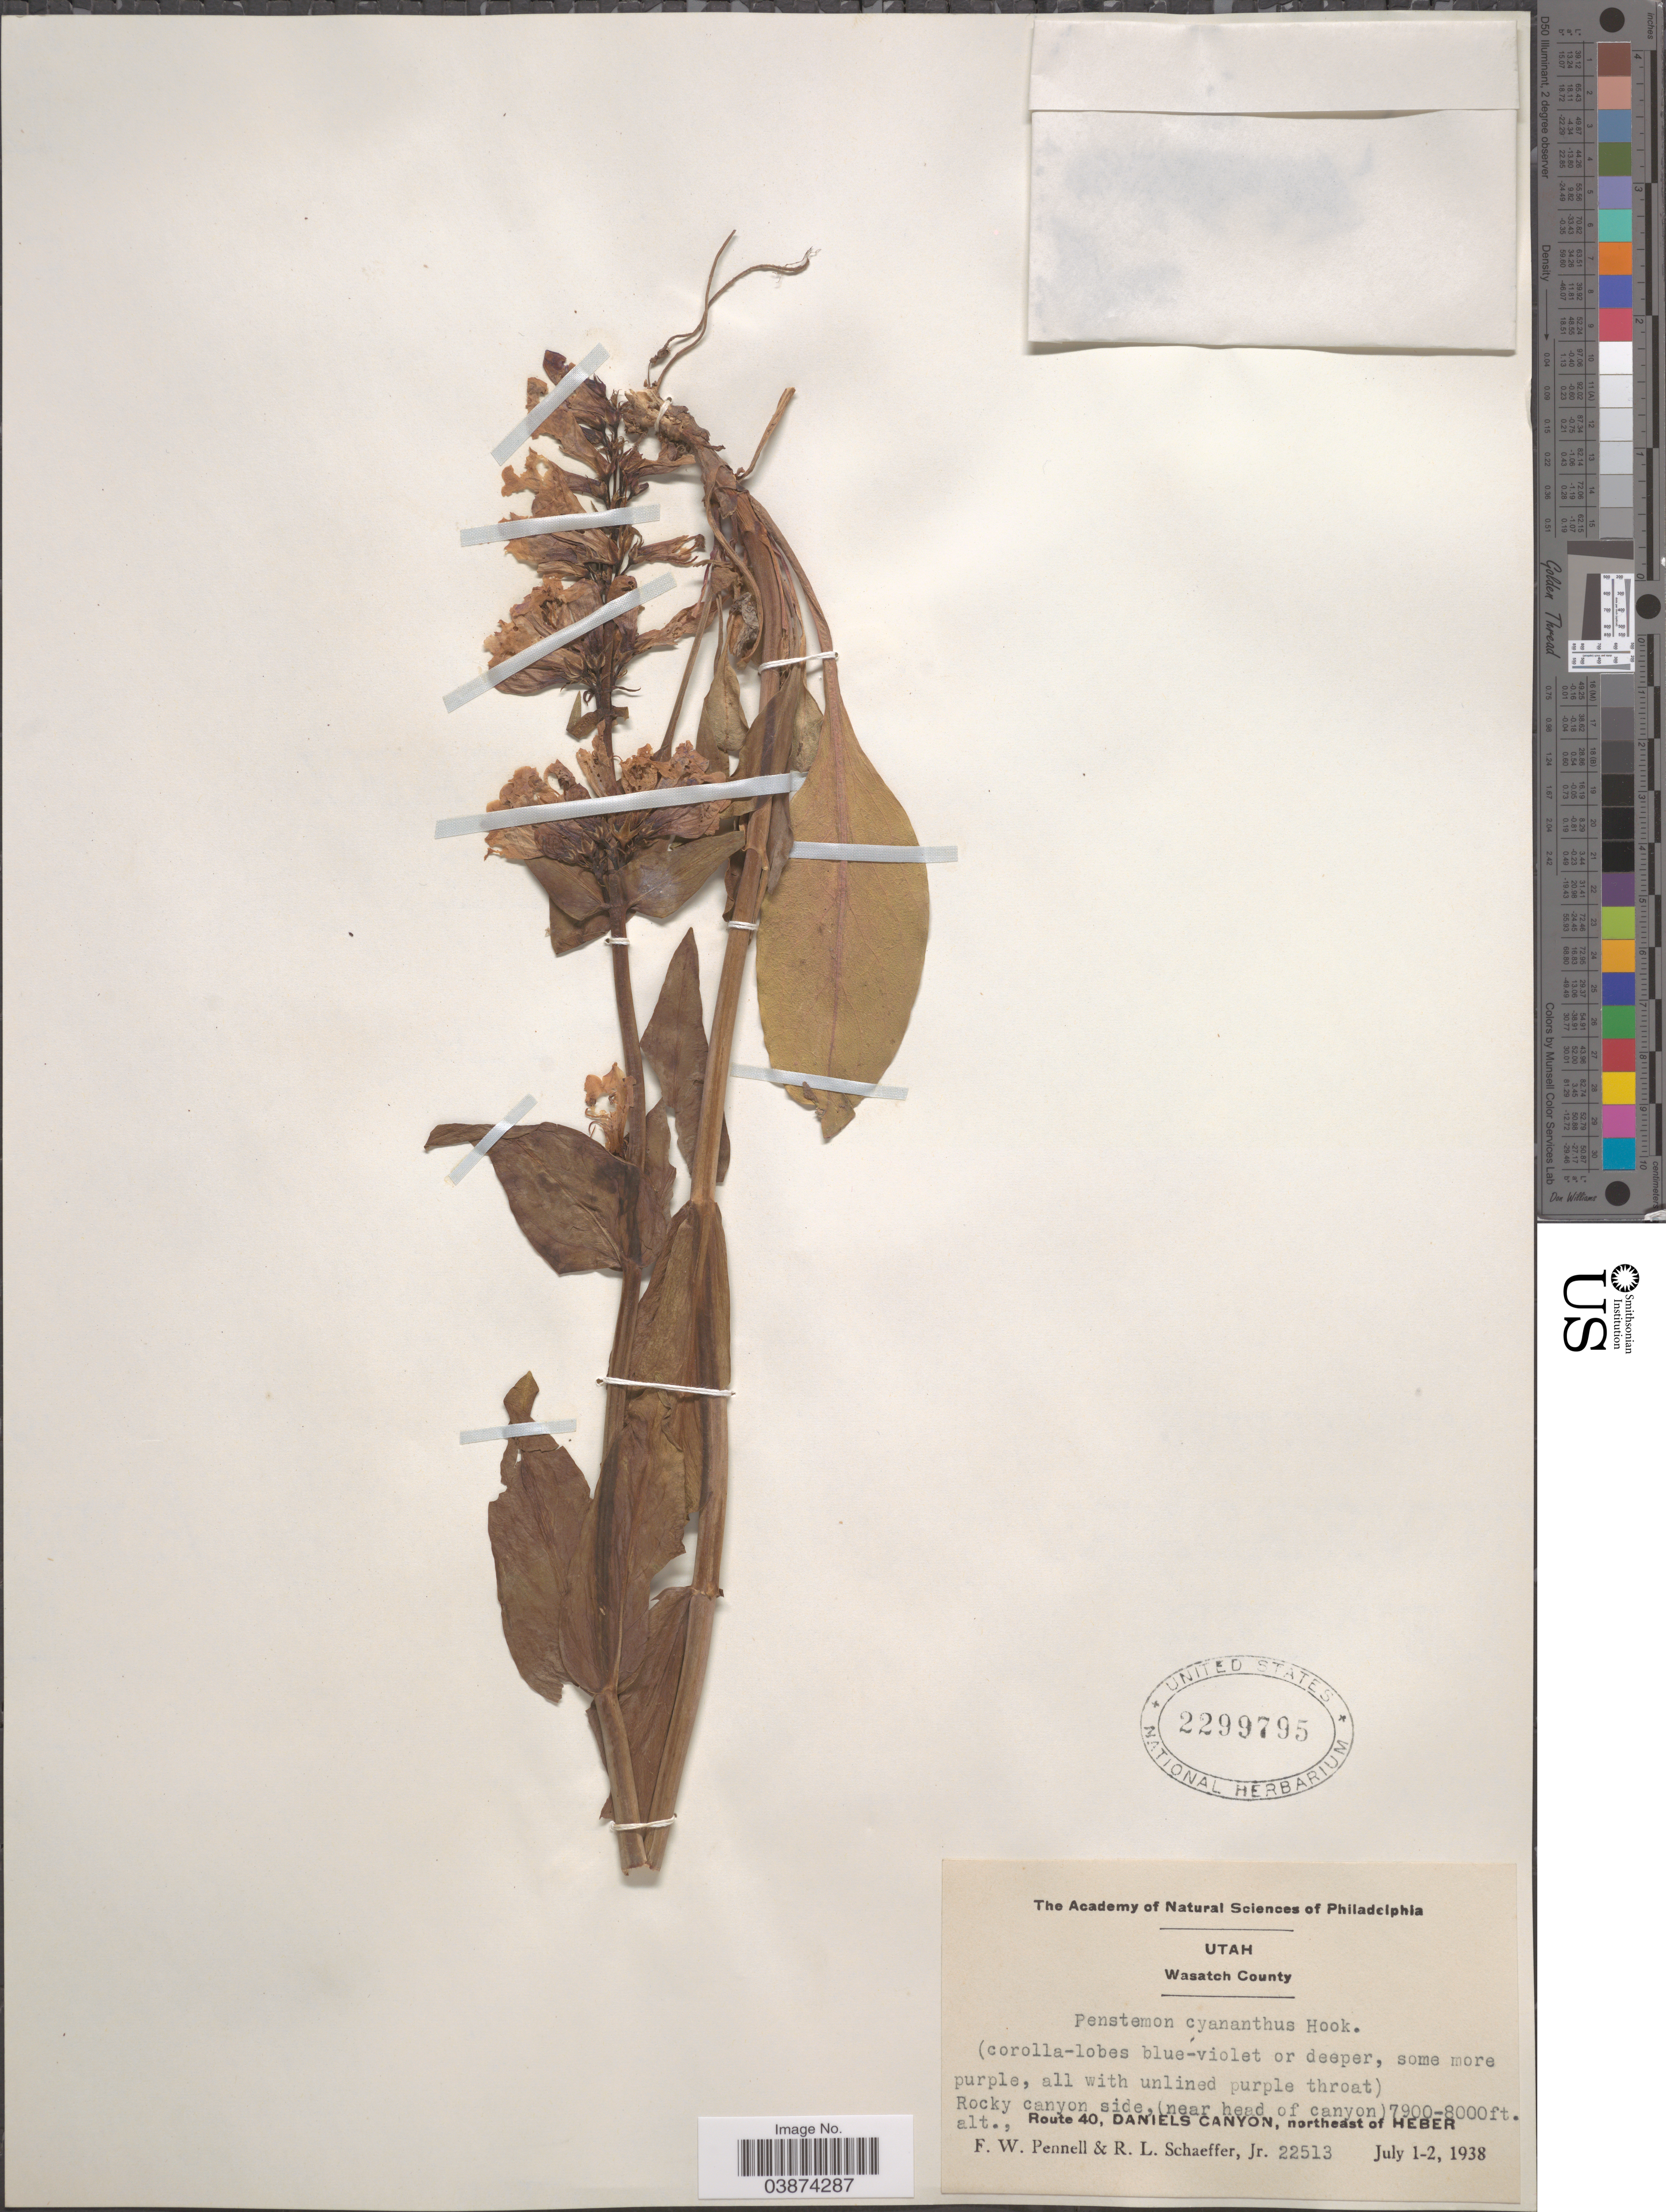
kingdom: Plantae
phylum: Tracheophyta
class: Magnoliopsida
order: Lamiales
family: Plantaginaceae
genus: Penstemon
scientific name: Penstemon cyananthus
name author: Hook.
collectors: F. W. Pennell & R. L. Schaeffer Jr.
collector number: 22513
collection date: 1938-07-01/1938-07-02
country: United States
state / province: Utah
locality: Wasatch County. Rocky canyon side, (near head of canyon) Route 40, Daniels Canyon, northeast of Heber.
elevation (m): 2408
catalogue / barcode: US 2299795